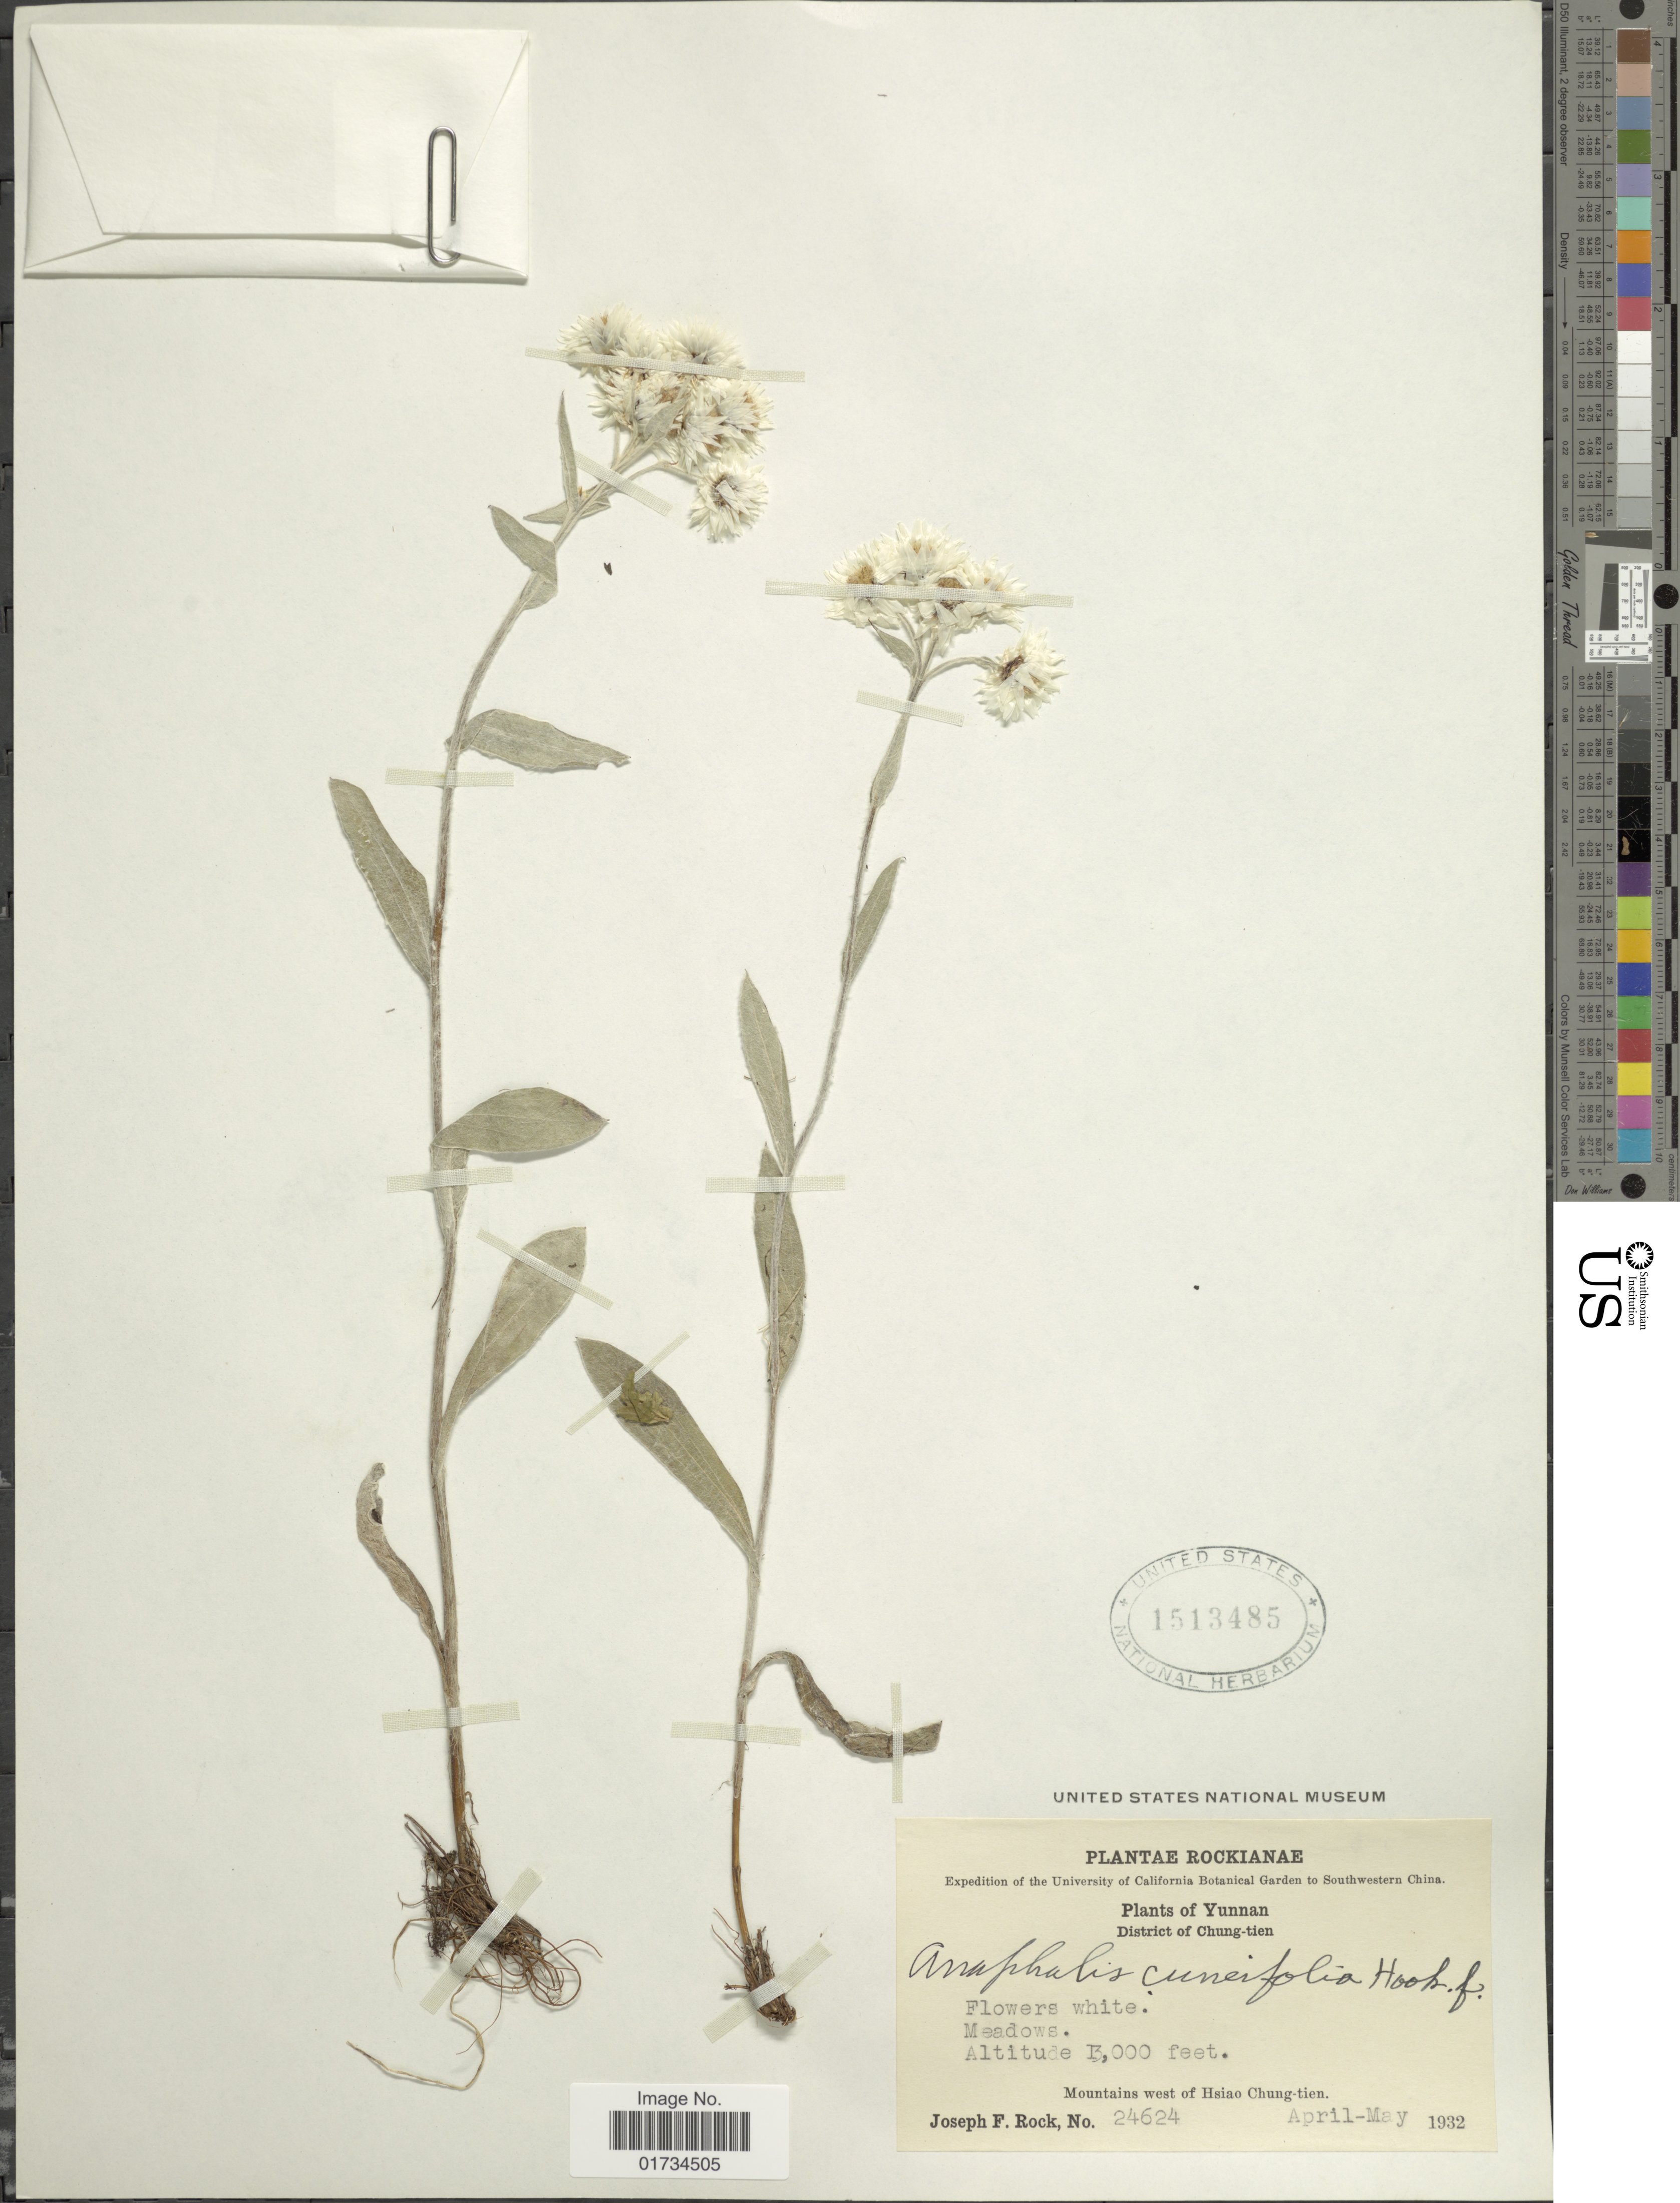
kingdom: Plantae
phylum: Tracheophyta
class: Magnoliopsida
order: Asterales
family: Asteraceae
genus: Anaphalis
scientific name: Anaphalis cuneifolia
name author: Hook. f.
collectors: J. F. Rock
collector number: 24624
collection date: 1932-04/1932-05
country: China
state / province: Yunnan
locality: Yunnan, District of Chun-tien. Meadows. Mountains west of Hsiao Chun-tien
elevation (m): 3962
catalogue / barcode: US 1513485